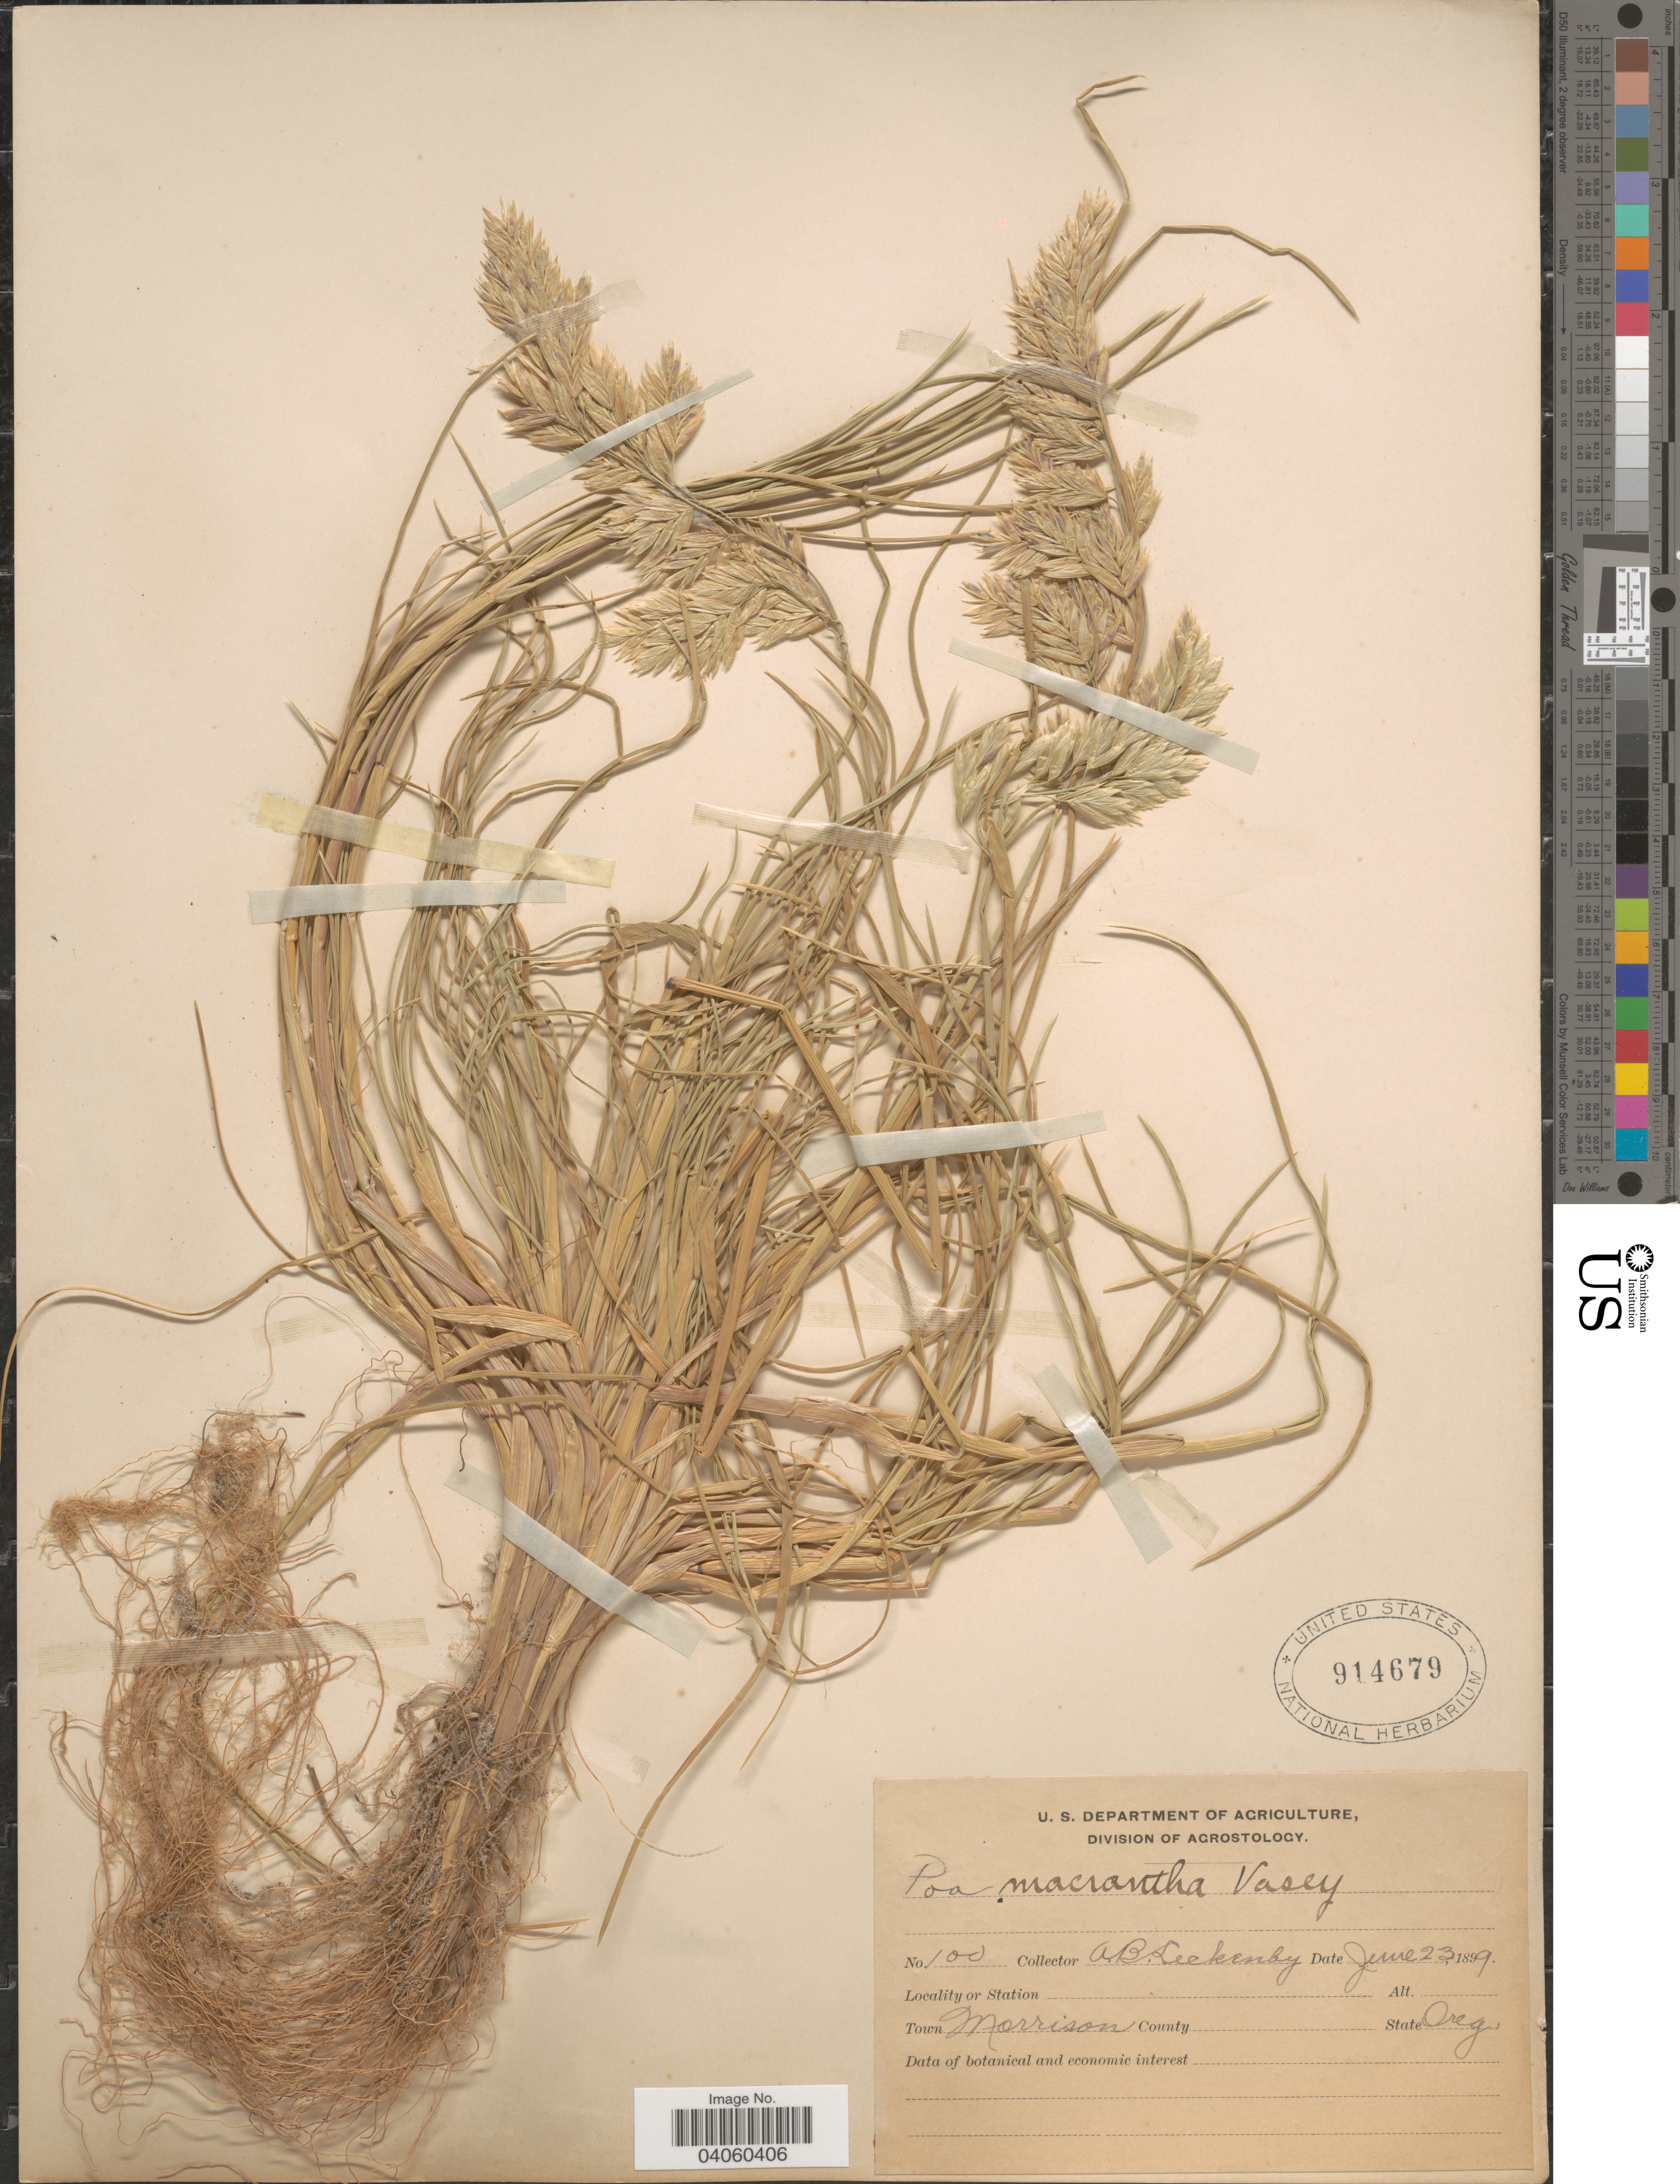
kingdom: Plantae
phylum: Tracheophyta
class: Liliopsida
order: Poales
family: Poaceae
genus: Poa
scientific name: Poa macrantha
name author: Vasey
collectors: A. Leckenby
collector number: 100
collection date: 1899-06-23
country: United States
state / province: Oregon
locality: Town Morrison.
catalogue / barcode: US 914679